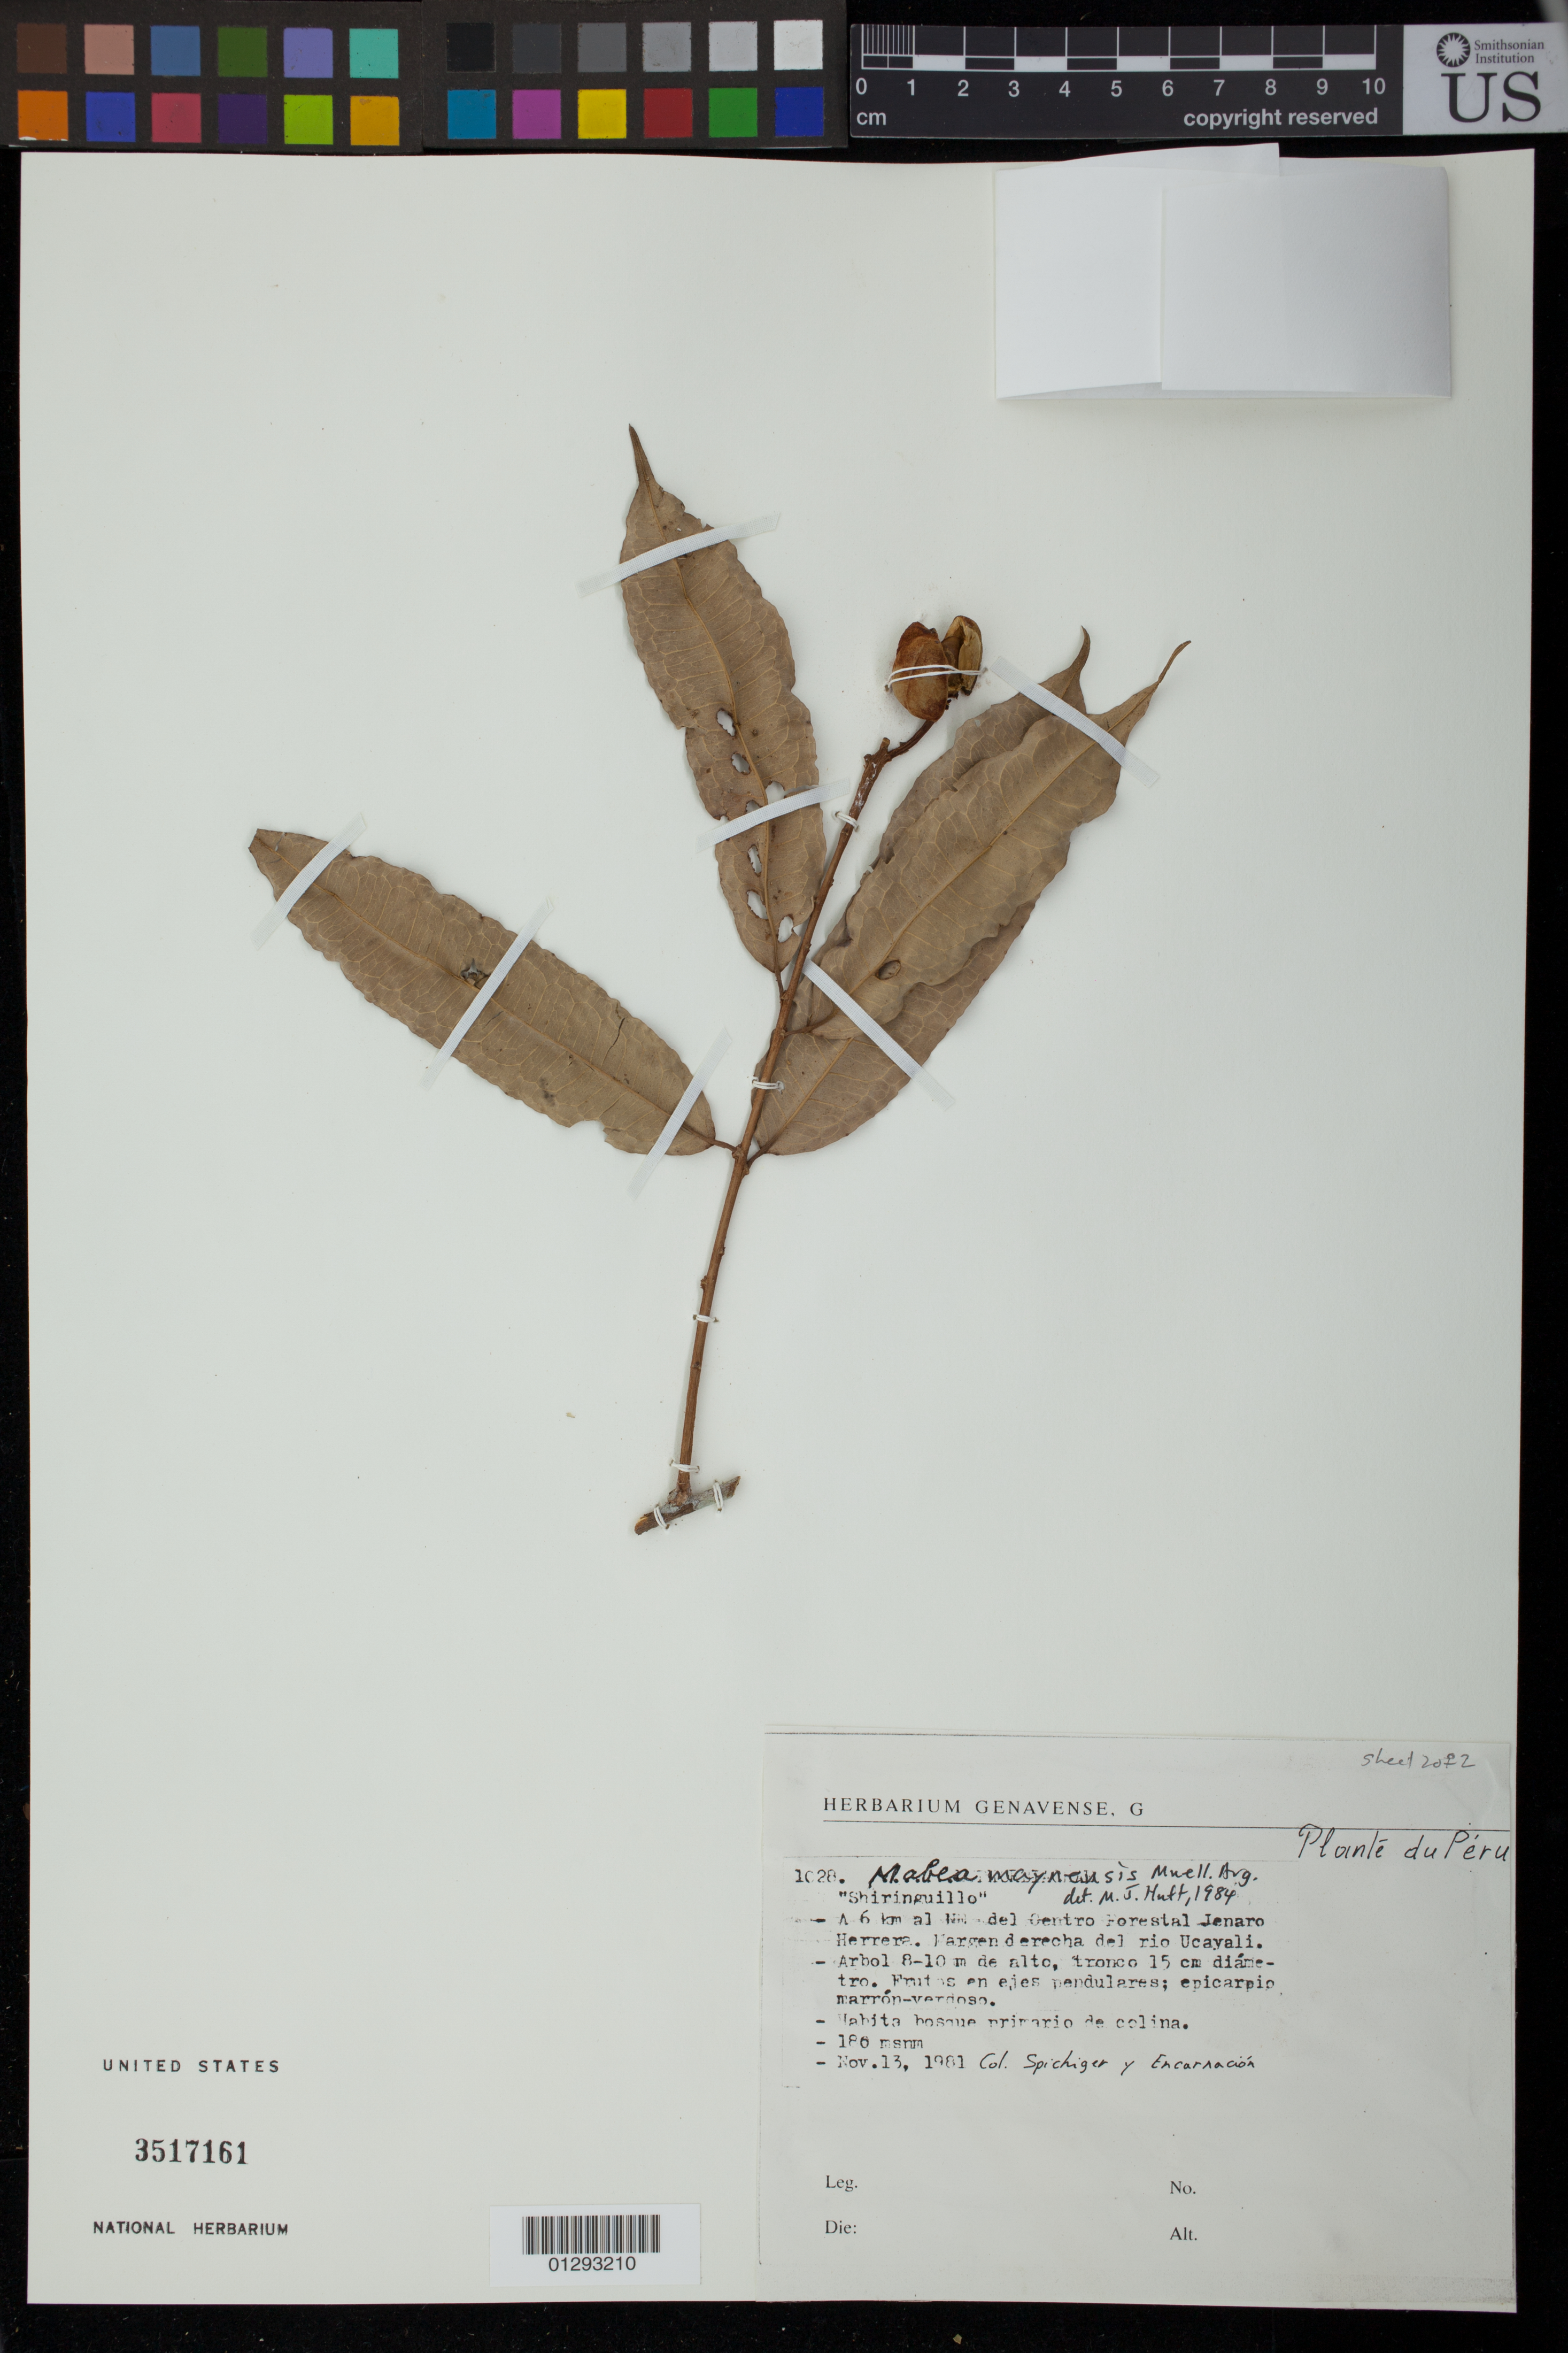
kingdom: Plantae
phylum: Tracheophyta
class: Magnoliopsida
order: Malpighiales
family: Euphorbiaceae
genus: Mabea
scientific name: Mabea maynensis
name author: Spruce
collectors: R. Spichiger & -- Encarnacion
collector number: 1028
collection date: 1981-11-13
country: Peru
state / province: Loreto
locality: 6 km al NW del Centro Forestal Jenaro Herrera. Margen derecha del rio Ucayali.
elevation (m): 180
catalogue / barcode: US 3517161